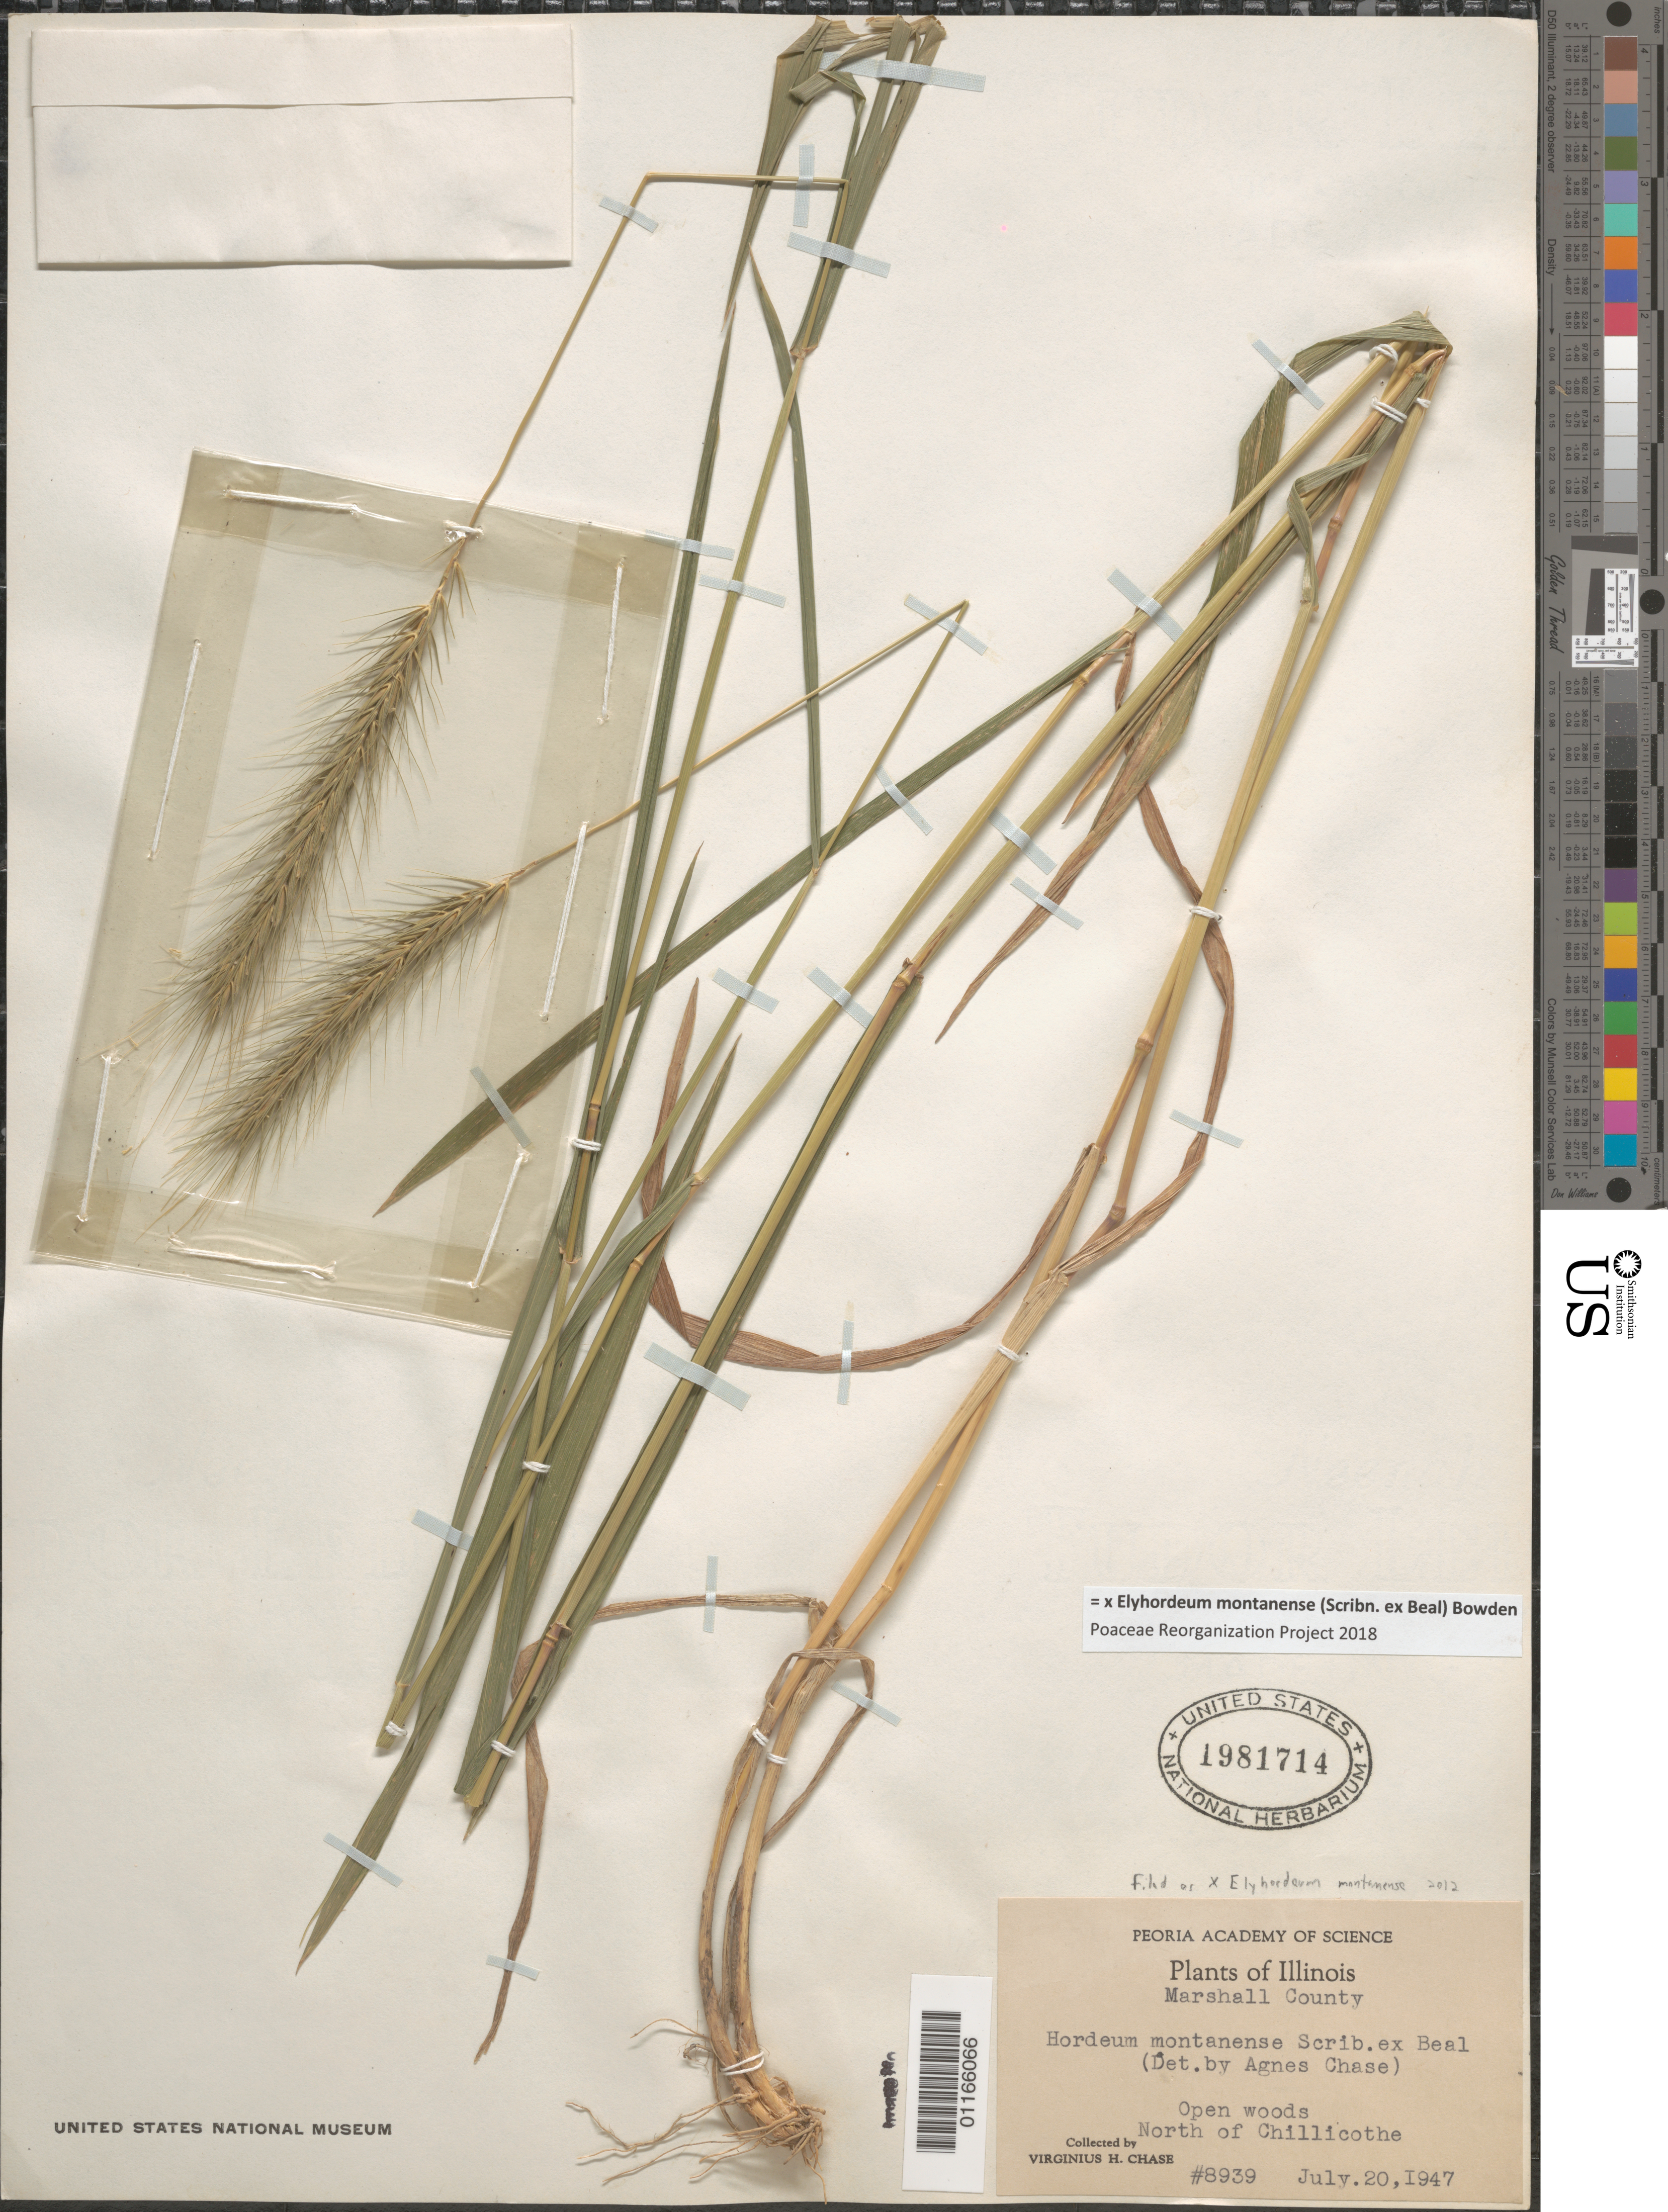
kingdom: Plantae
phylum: Tracheophyta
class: Liliopsida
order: Poales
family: Poaceae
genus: Elyhordeum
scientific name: x Elyhordeum montanense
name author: (Scribn. ex W.J. Beal) Bowden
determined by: Poaceae Reorganization Project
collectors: A. Chase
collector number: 8939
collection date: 1947-07-20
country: United States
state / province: Illinois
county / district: Marshall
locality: North of Chillicothe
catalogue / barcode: US 1981714